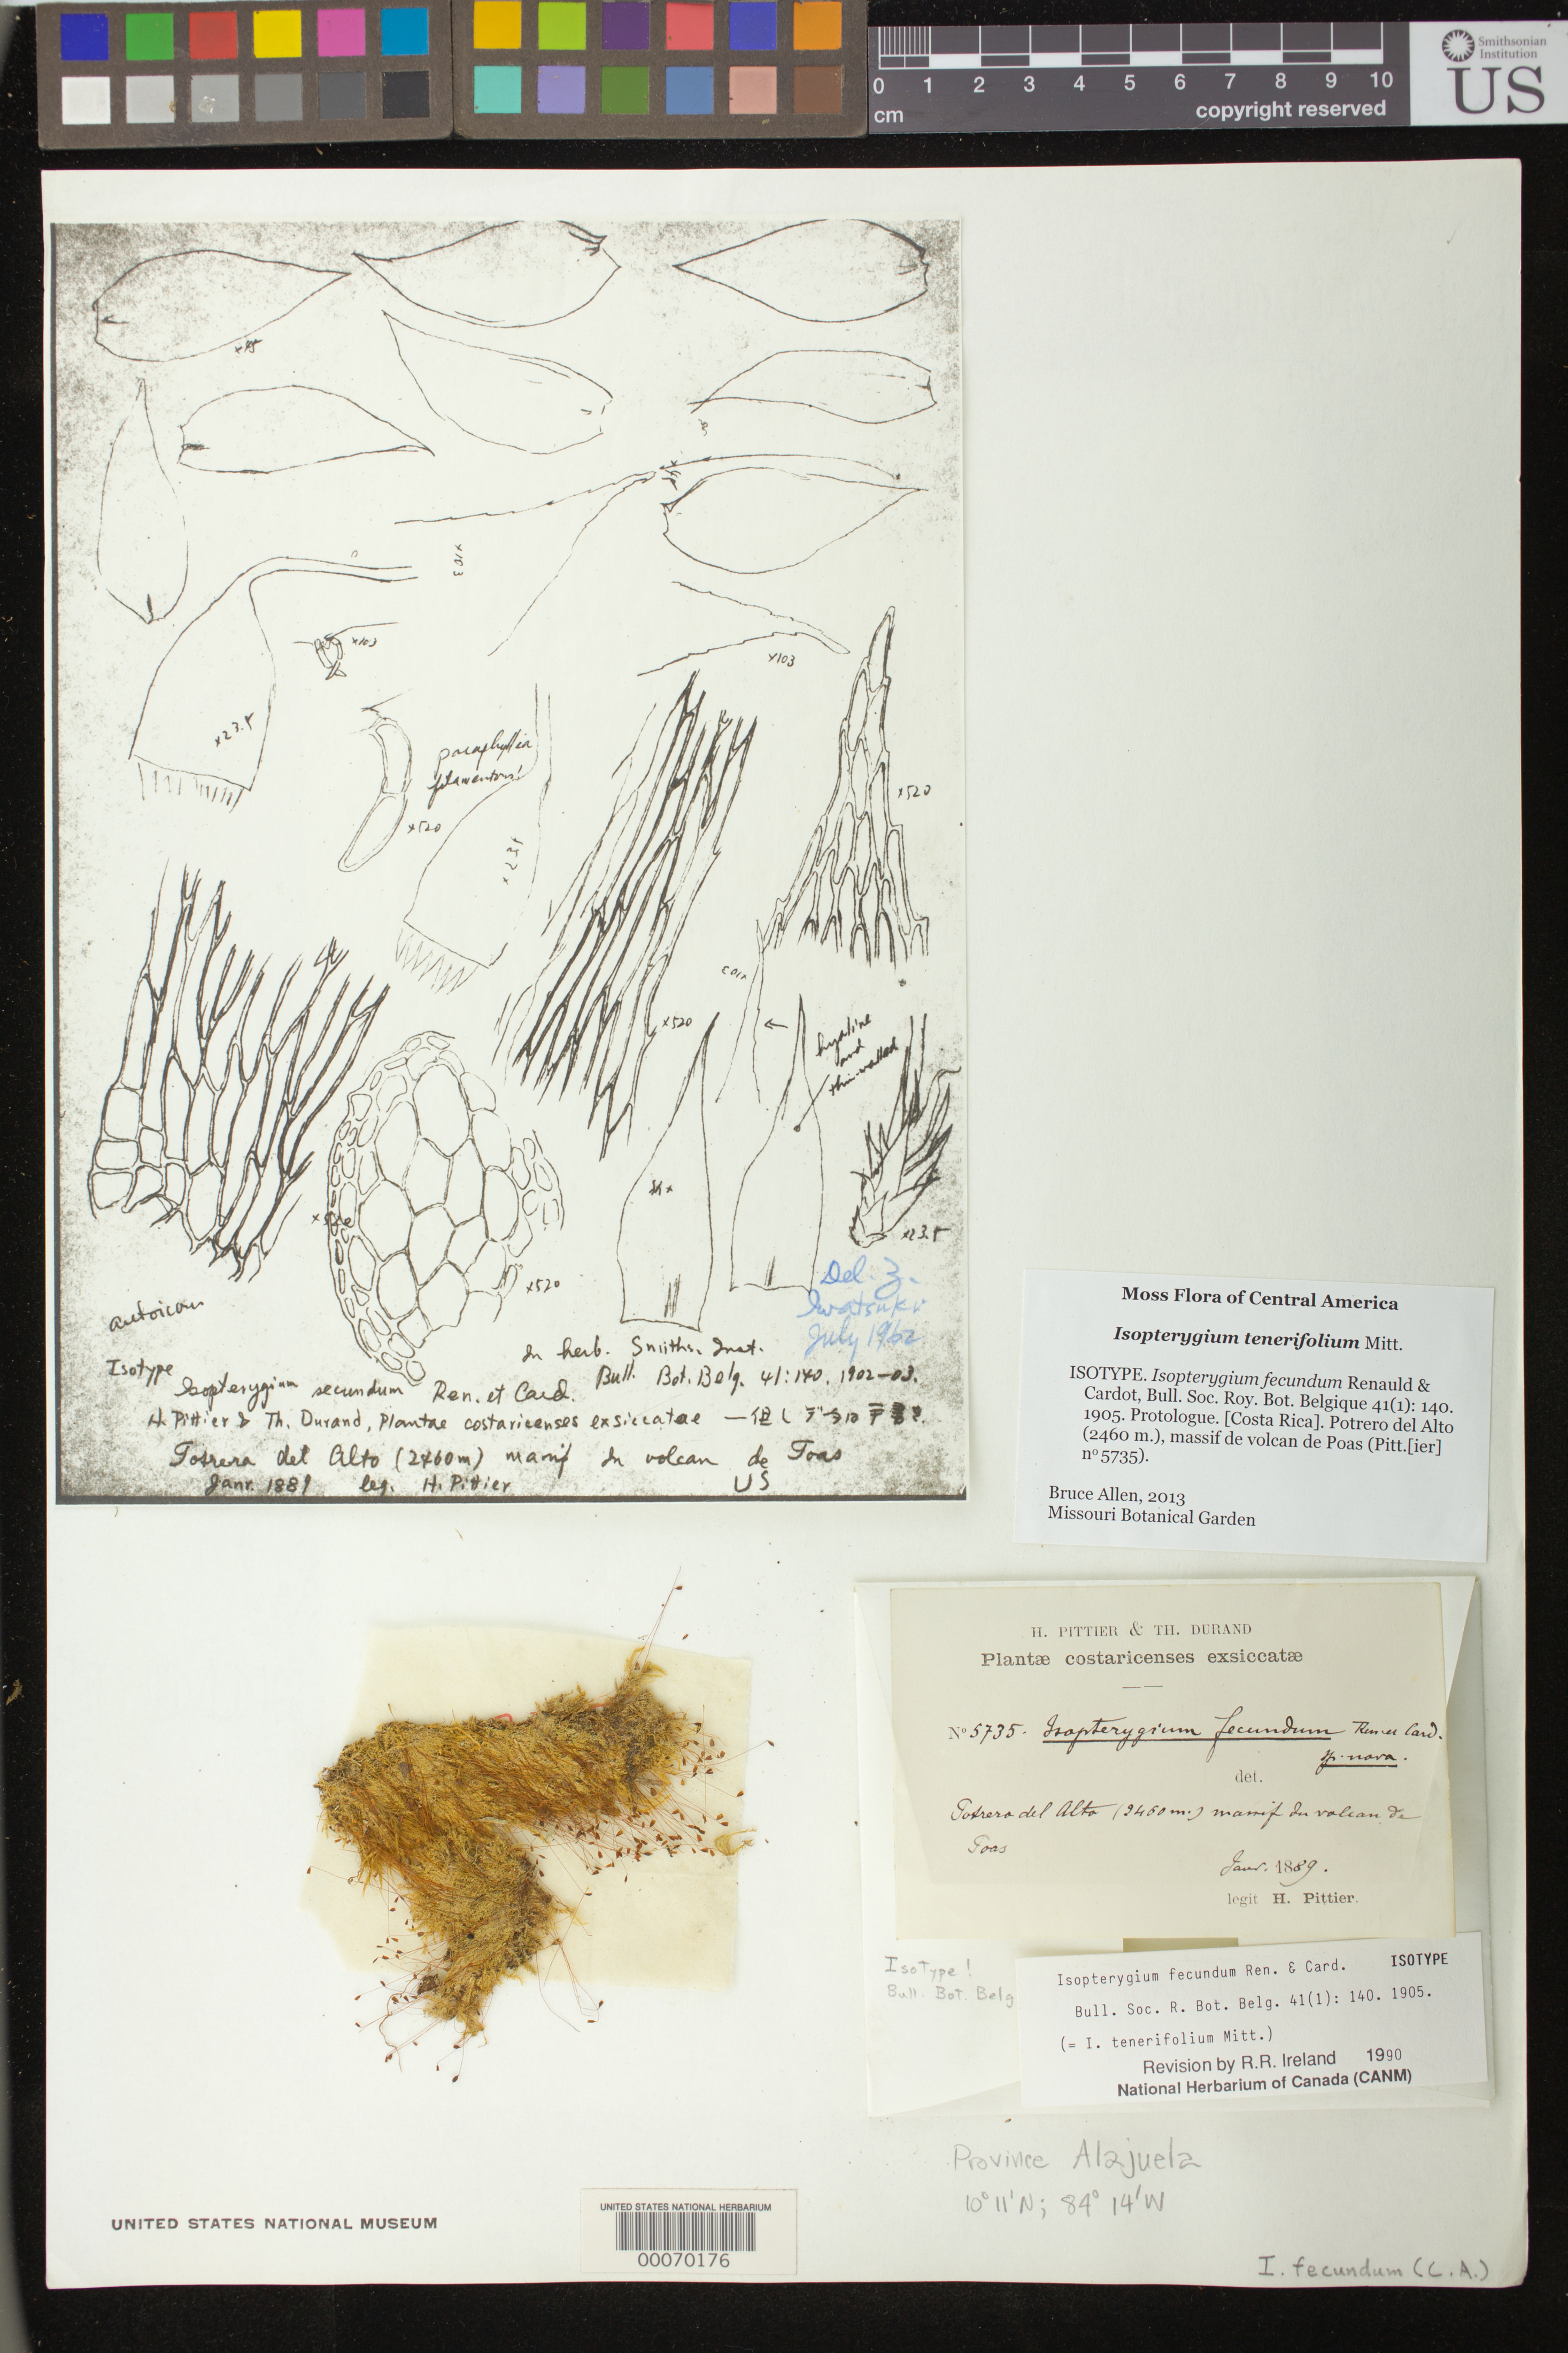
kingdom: Plantae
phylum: Bryophyta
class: Bryopsida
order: Hypnales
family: Pylaisiadelphaceae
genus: Isopterygium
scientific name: Isopterygium fecundum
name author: Renauld & Cardot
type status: Isotype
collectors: H. F. Pittier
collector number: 5735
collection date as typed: Jan 1889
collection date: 1889-01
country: Costa Rica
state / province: Alajuela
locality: Potrero del Alto, massif du volcan de Poas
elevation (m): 2460